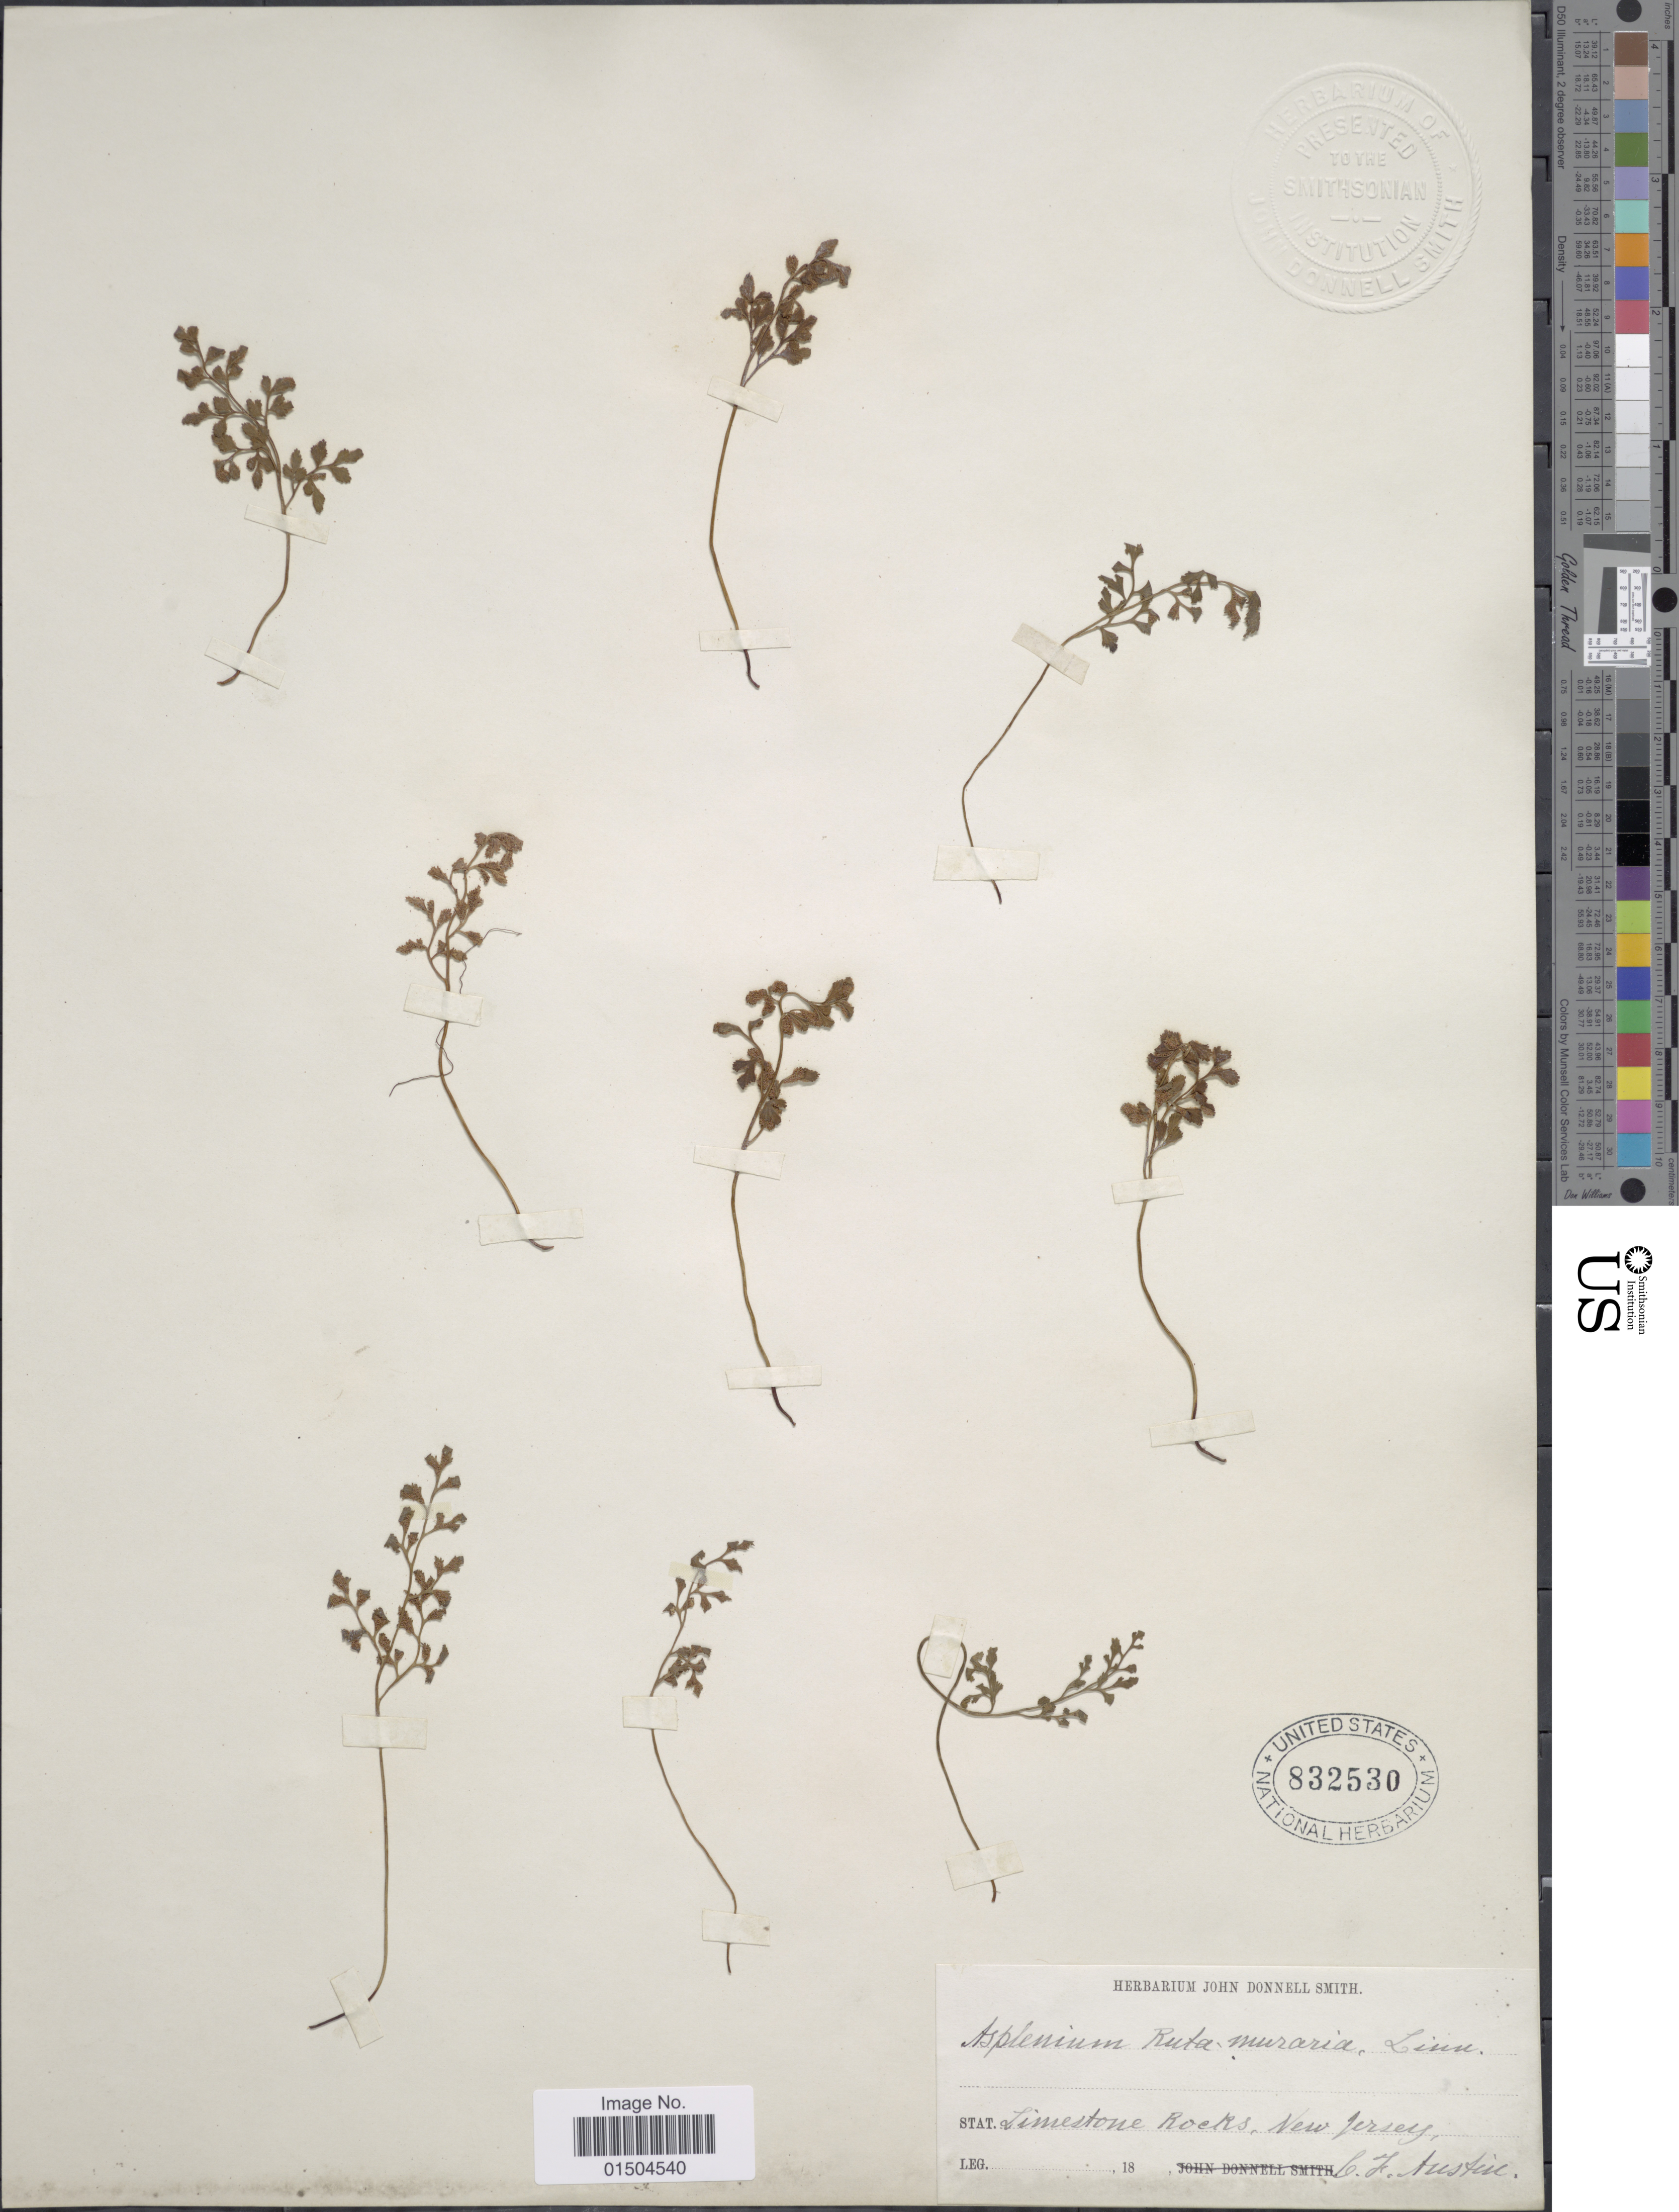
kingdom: Plantae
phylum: Tracheophyta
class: Polypodiopsida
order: Polypodiales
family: Aspleniaceae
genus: Asplenium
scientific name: Asplenium ruta-muraria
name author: L.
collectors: C. F. Austin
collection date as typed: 18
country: United States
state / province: New Jersey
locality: Limestone Rocks.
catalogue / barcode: US 832530